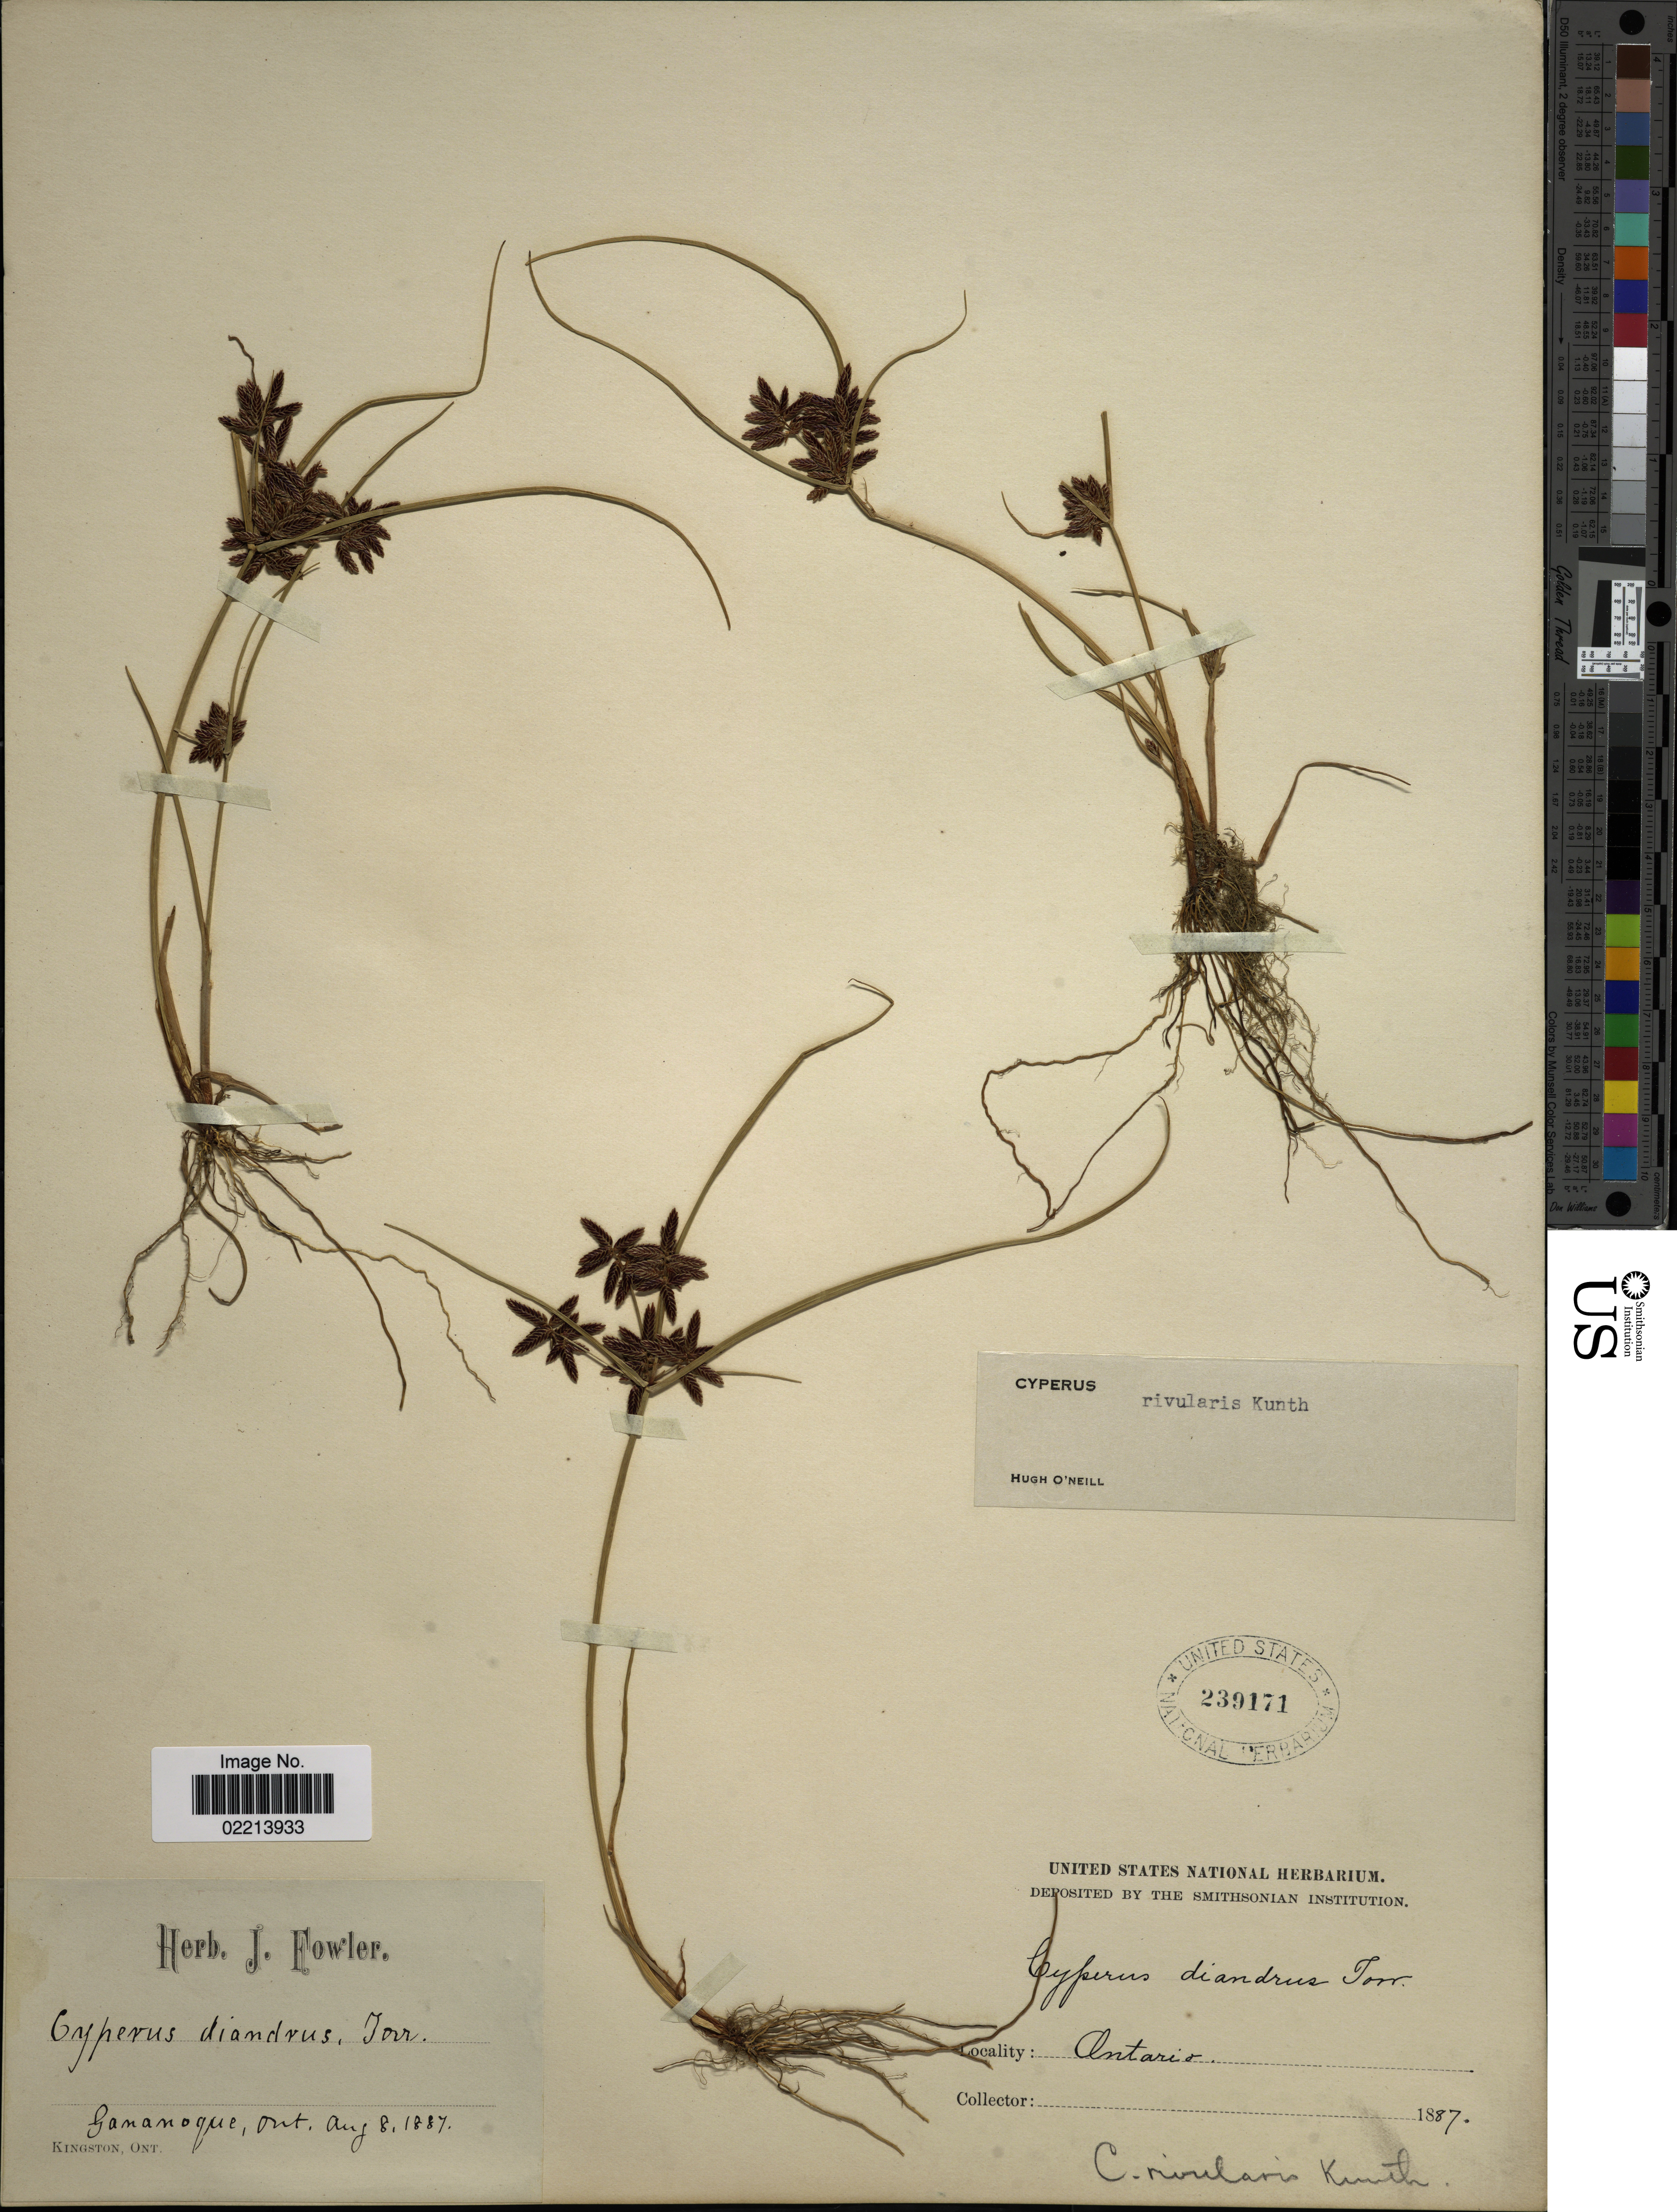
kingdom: Plantae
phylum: Tracheophyta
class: Liliopsida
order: Poales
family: Cyperaceae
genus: Cyperus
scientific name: Cyperus bipartitus Torr.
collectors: ex herb. J. Fowler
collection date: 1887-08-08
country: Canada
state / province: Ontario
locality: Gananoque, Ont. Kingston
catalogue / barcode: US 239171